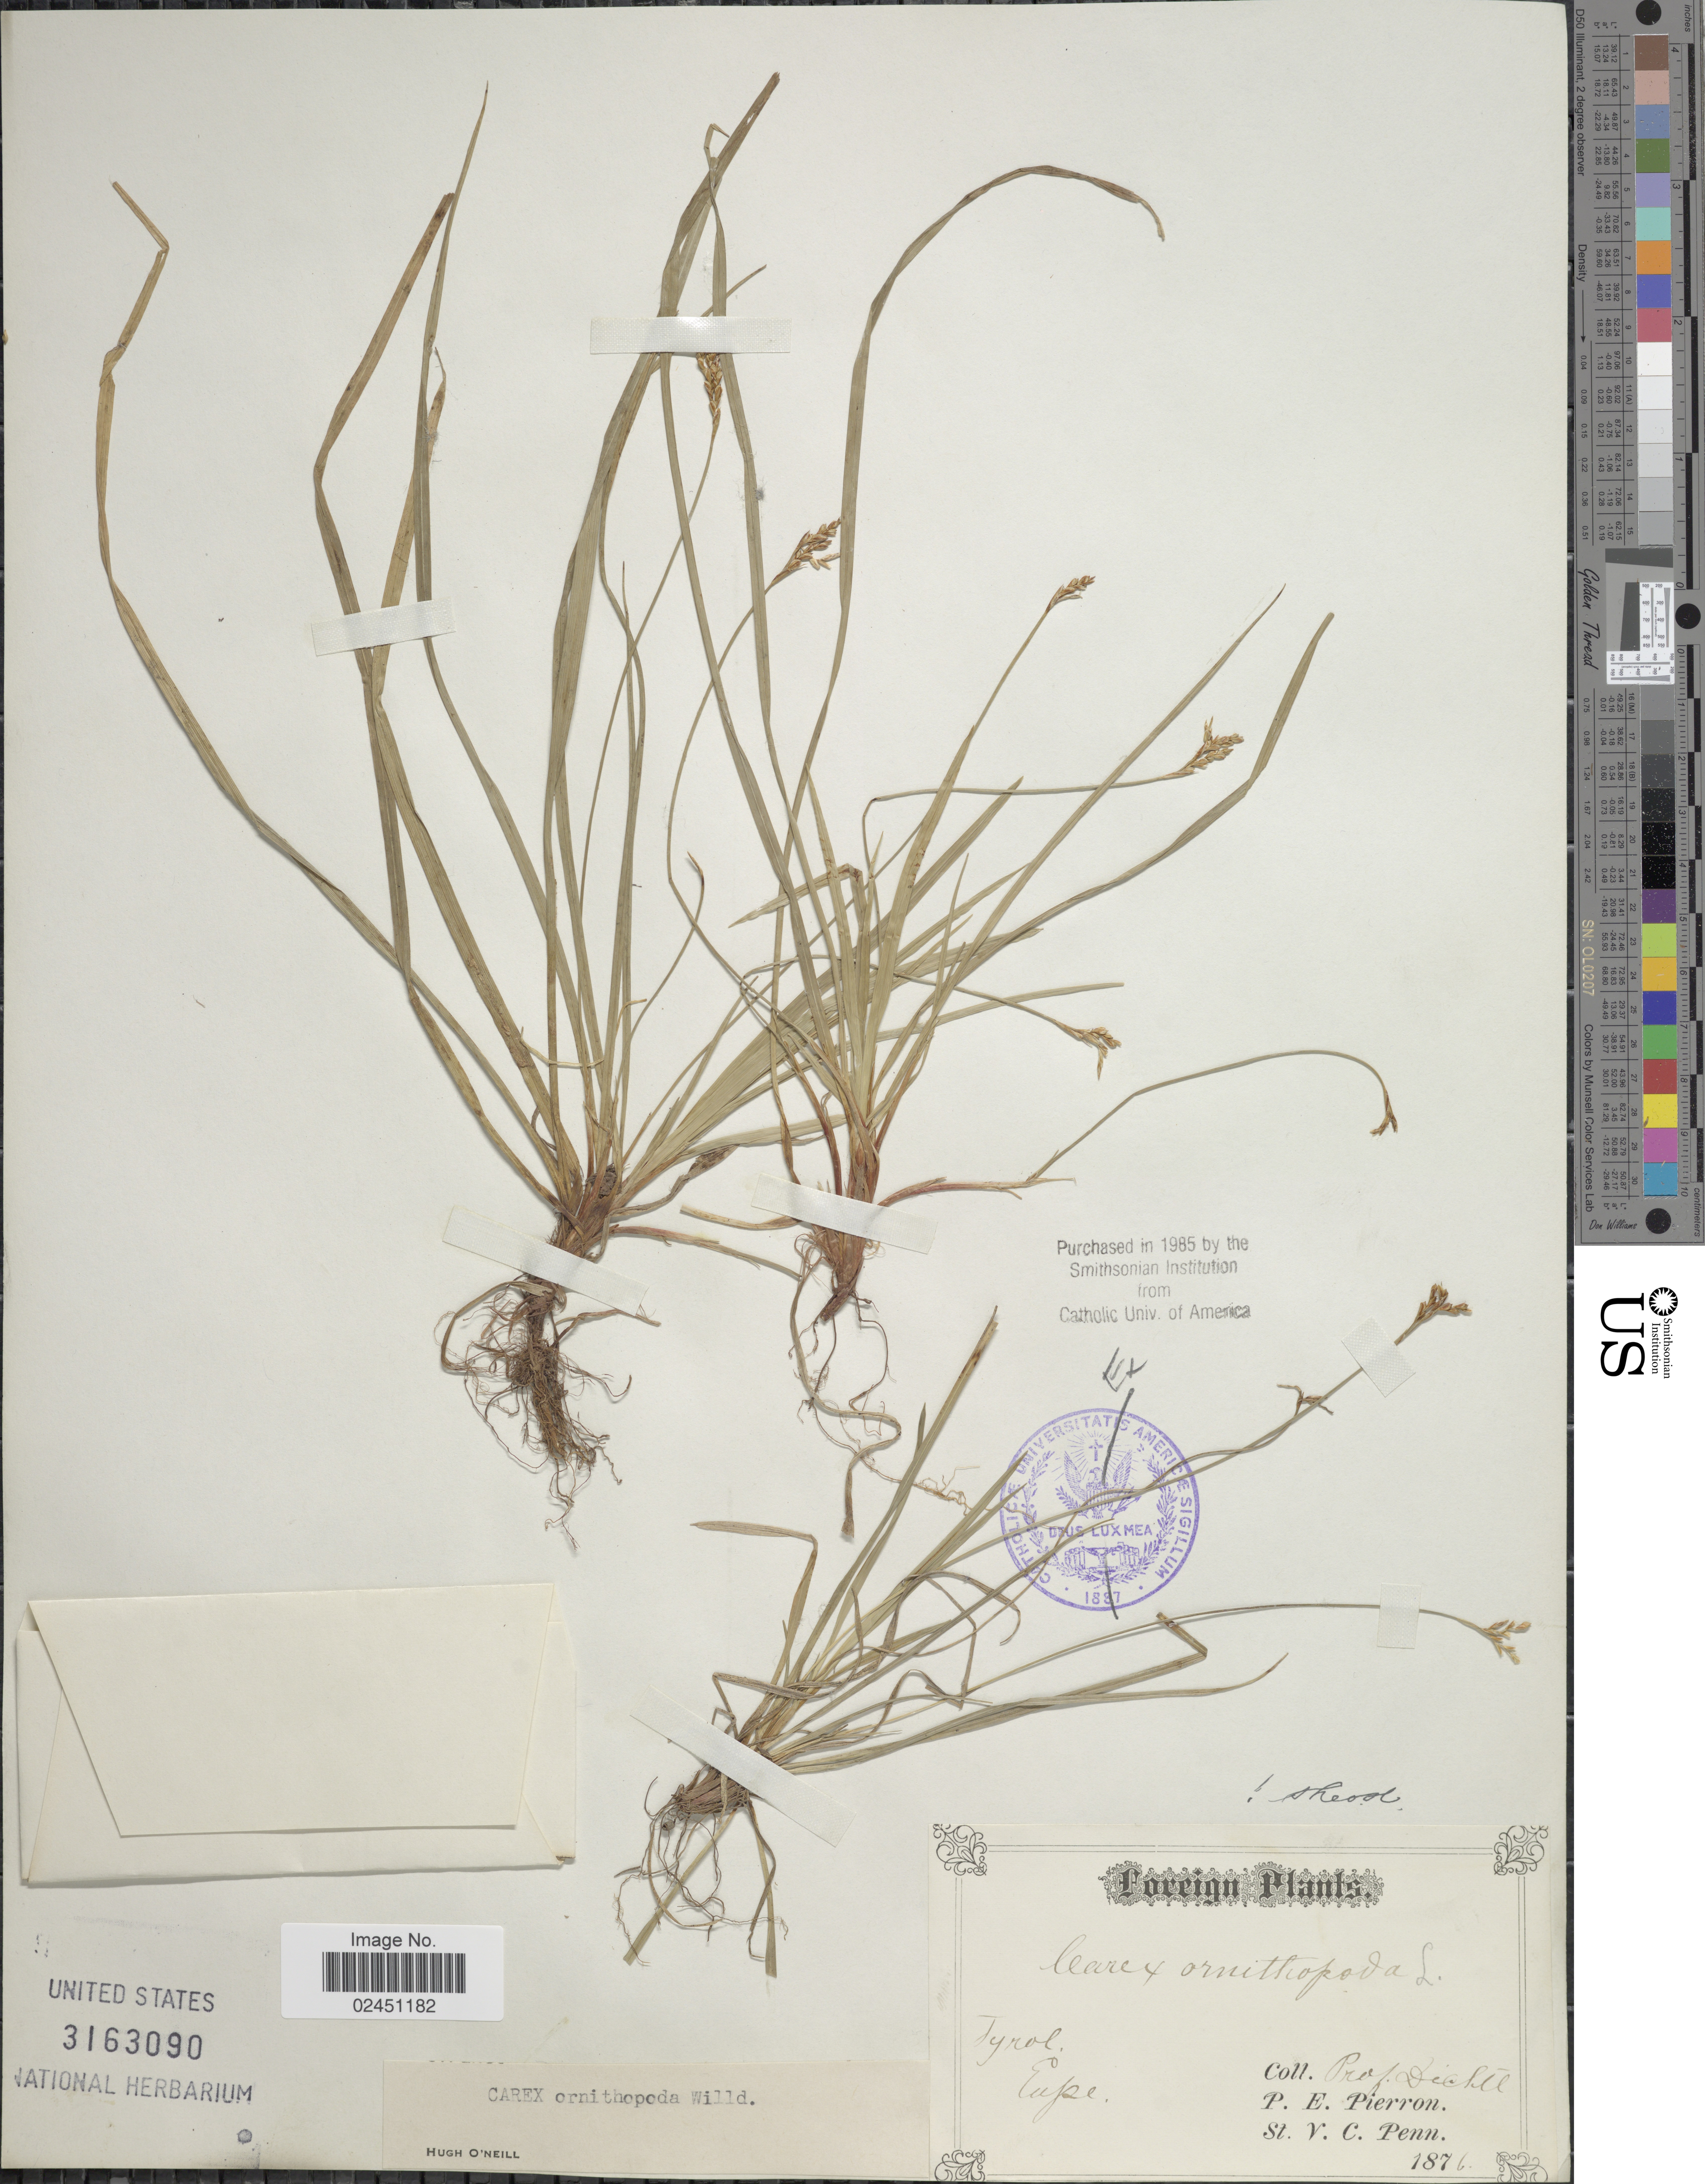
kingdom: Plantae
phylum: Tracheophyta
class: Liliopsida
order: Poales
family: Cyperaceae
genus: Carex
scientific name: Carex ornithopoda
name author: Willd.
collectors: Dichtl, P. Pierron & S. Penn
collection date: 1876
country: Austria / Italy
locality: Tyrol Eupe.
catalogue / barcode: US 3163090